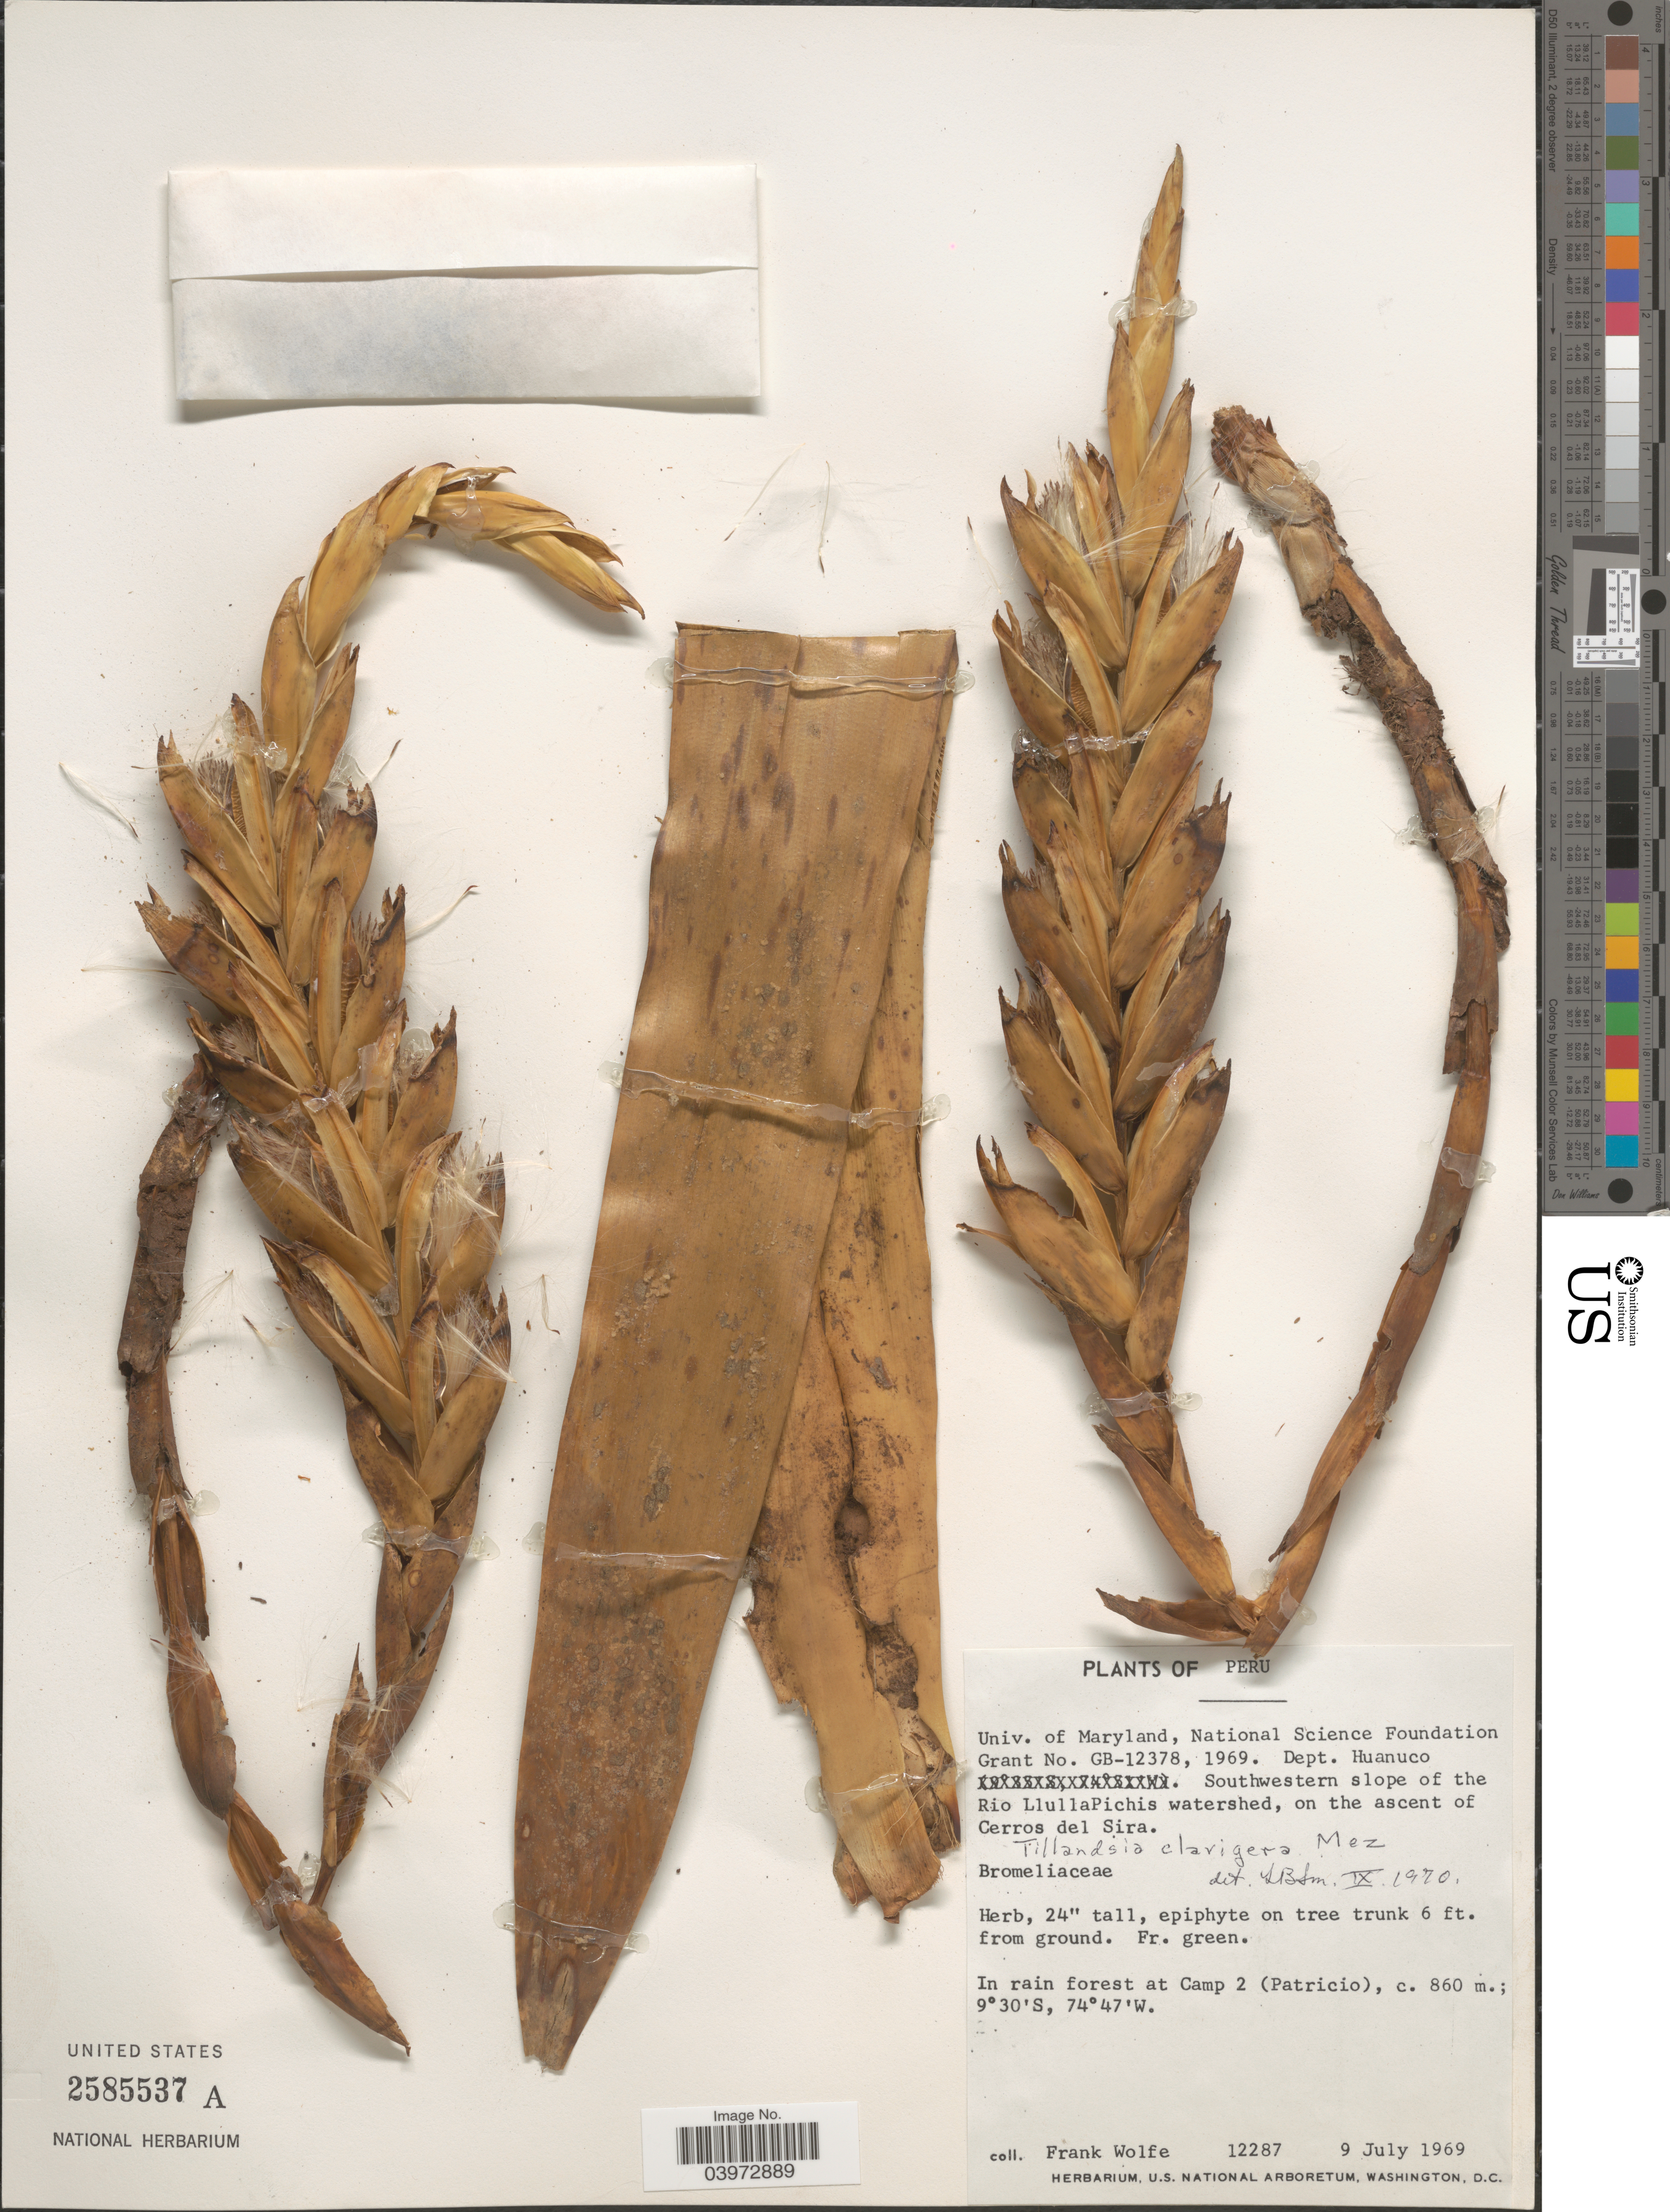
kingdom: Plantae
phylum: Tracheophyta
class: Liliopsida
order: Poales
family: Bromeliaceae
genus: Tillandsia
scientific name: Tillandsia clavigera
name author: Mez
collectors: F. Wolfe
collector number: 12287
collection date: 1969-07-09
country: Peru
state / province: Huánuco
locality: Univ. of Maryland, National Science Foundation Grant No. GB-12378, 1969. Dept. Huanuco. Southwestern slope of the Rio LlullaPichis watershed, on the ascent of Cerros del Sira. In rain forest at Camp 2 (Patricio).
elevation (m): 860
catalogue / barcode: US 2585537A